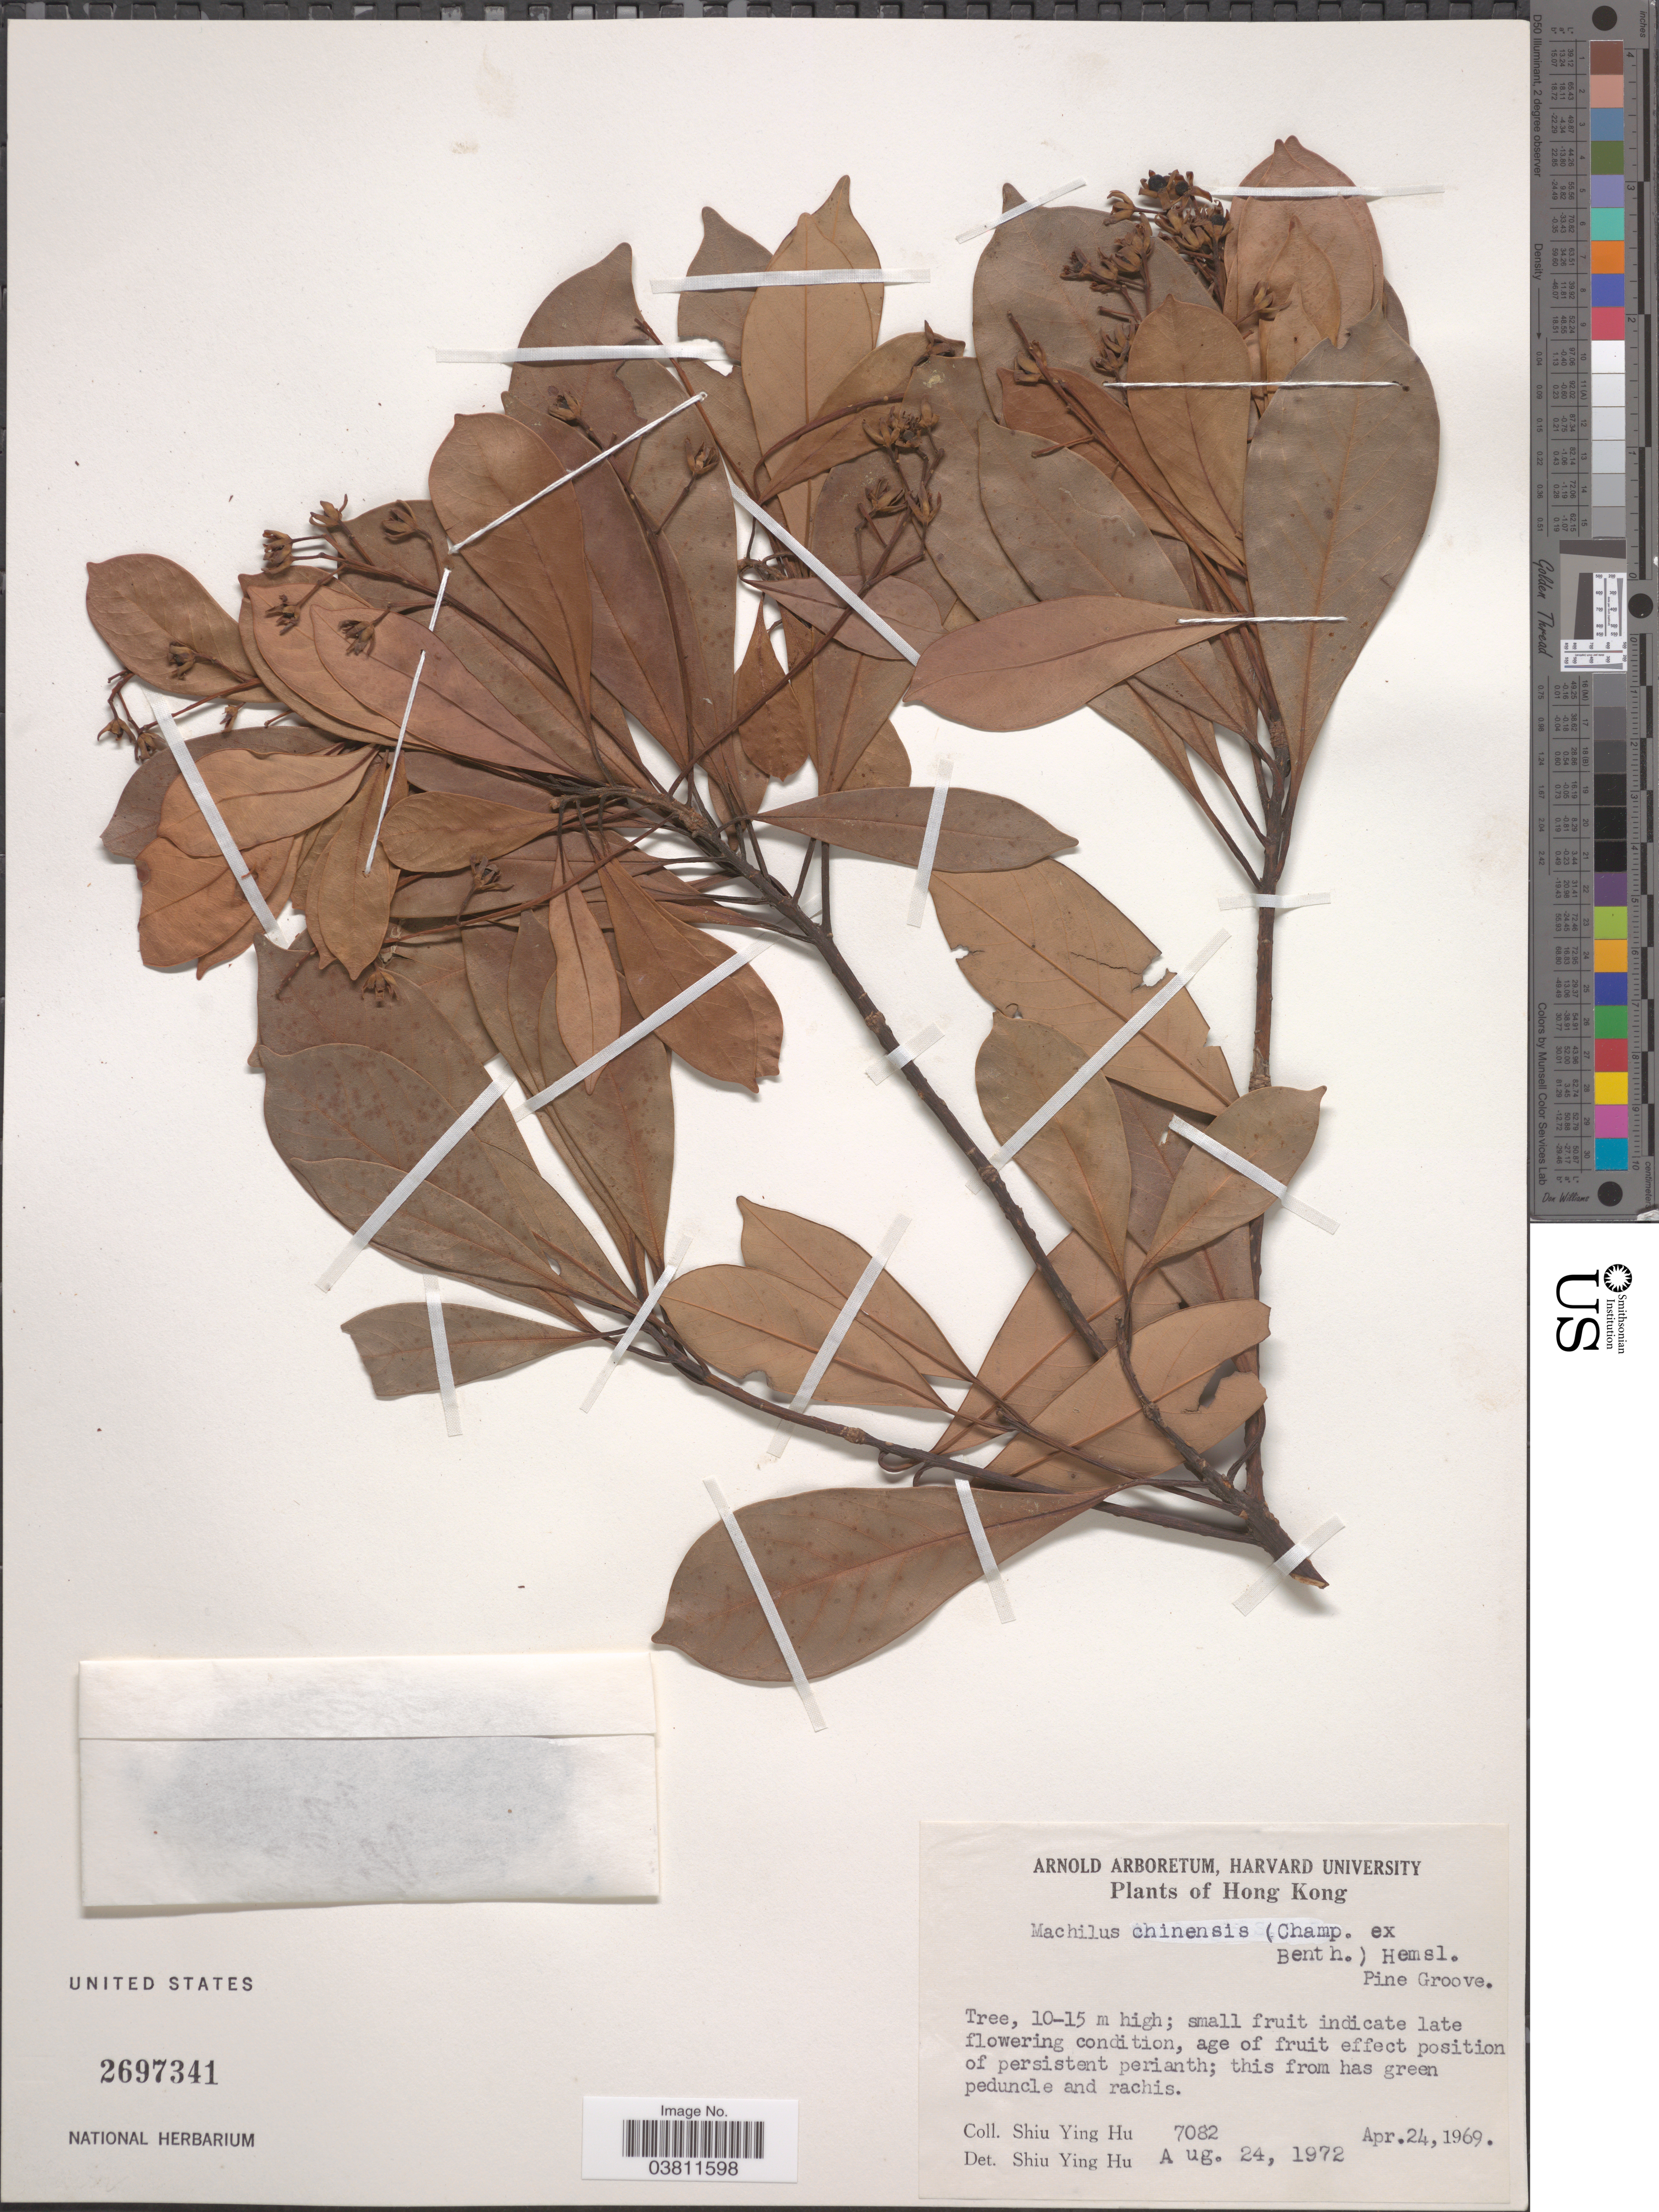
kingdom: Plantae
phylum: Tracheophyta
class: Magnoliopsida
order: Laurales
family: Lauraceae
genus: Machilus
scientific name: Machilus chinensis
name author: (Benth.) Hemsl.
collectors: S. Y. Hu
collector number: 7082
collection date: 1969-04-24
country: China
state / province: Hong Kong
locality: Pine Groove.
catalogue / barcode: US 2697341